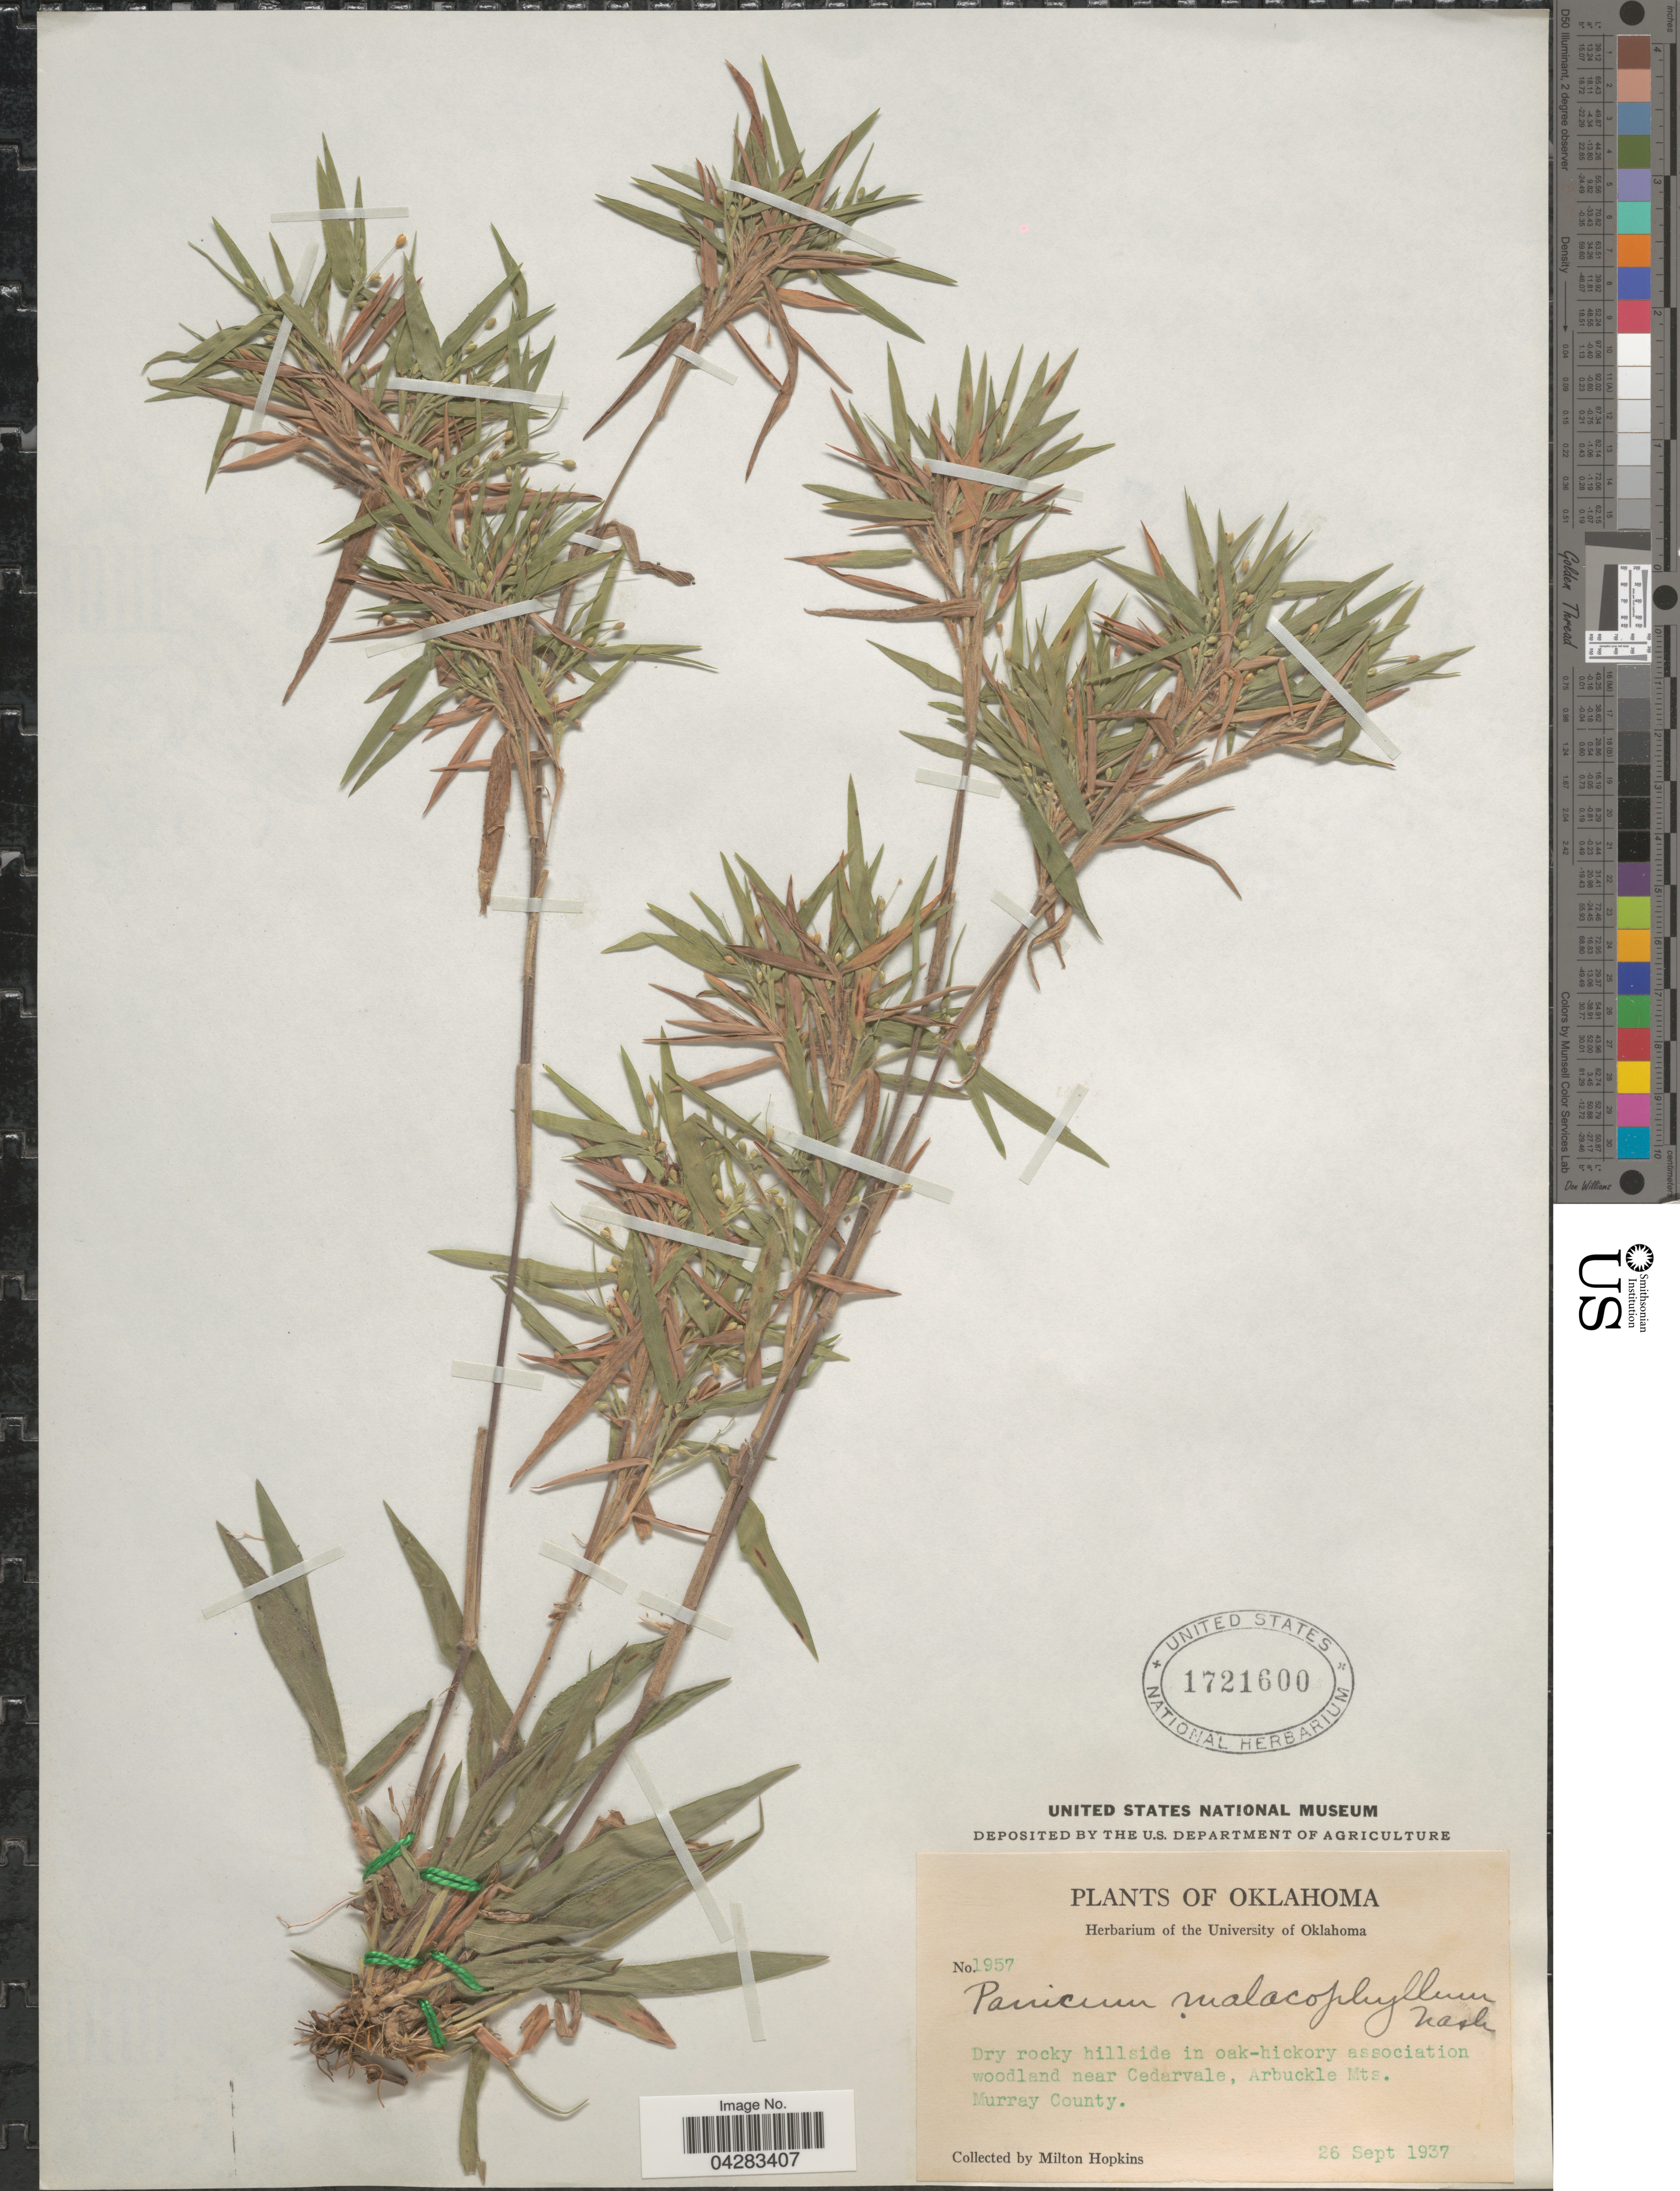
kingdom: Plantae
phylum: Tracheophyta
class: Liliopsida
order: Poales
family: Poaceae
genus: Dichanthelium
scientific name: Dichanthelium malacophyllum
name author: (Nash) Gould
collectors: M. Hopkins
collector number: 1957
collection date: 1937-09-26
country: United States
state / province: Oklahoma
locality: Woodland near Cedarvale, Arbuckle Mts. Murray County.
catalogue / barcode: US 1721600